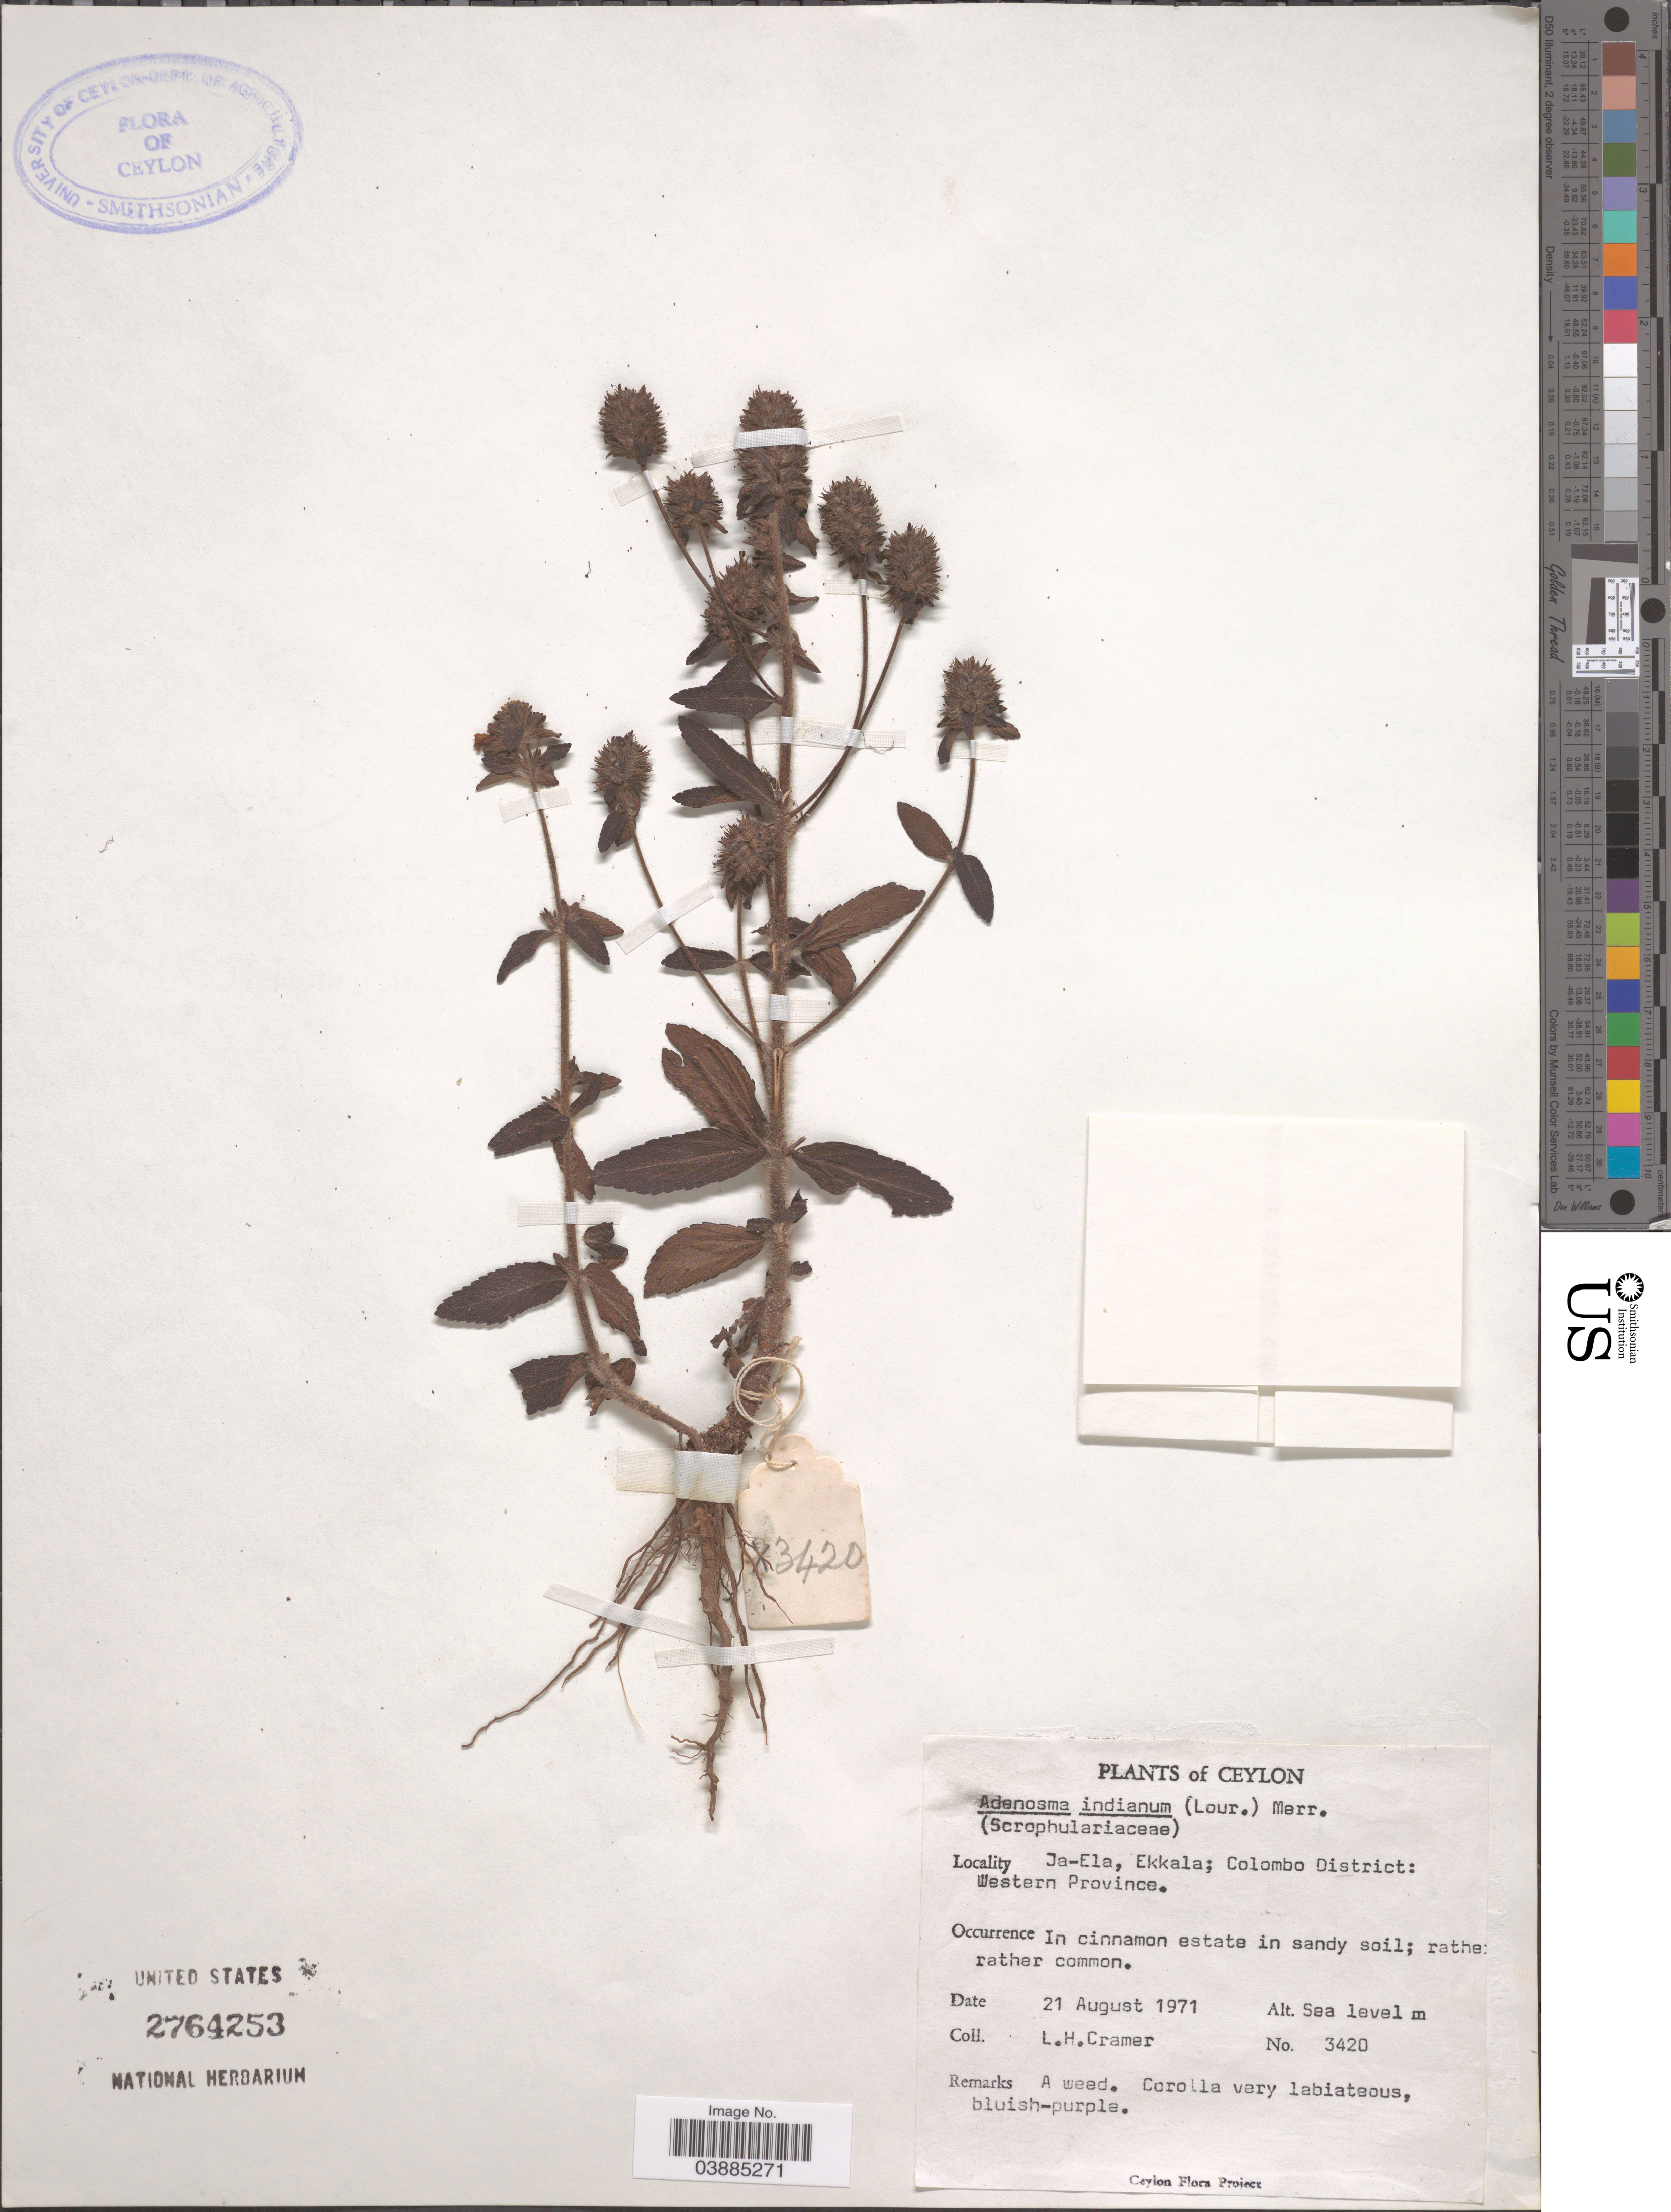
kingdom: Plantae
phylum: Tracheophyta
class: Magnoliopsida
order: Lamiales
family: Plantaginaceae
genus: Adenosma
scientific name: Adenosma indianum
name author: (Lour.) Merr.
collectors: L. H. Cramer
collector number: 3420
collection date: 1971-08-21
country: Sri Lanka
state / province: Western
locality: Ceylon. Ja-Ela, Ekkala; Colombo District. In cinnamon estate.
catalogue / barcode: US 2764253